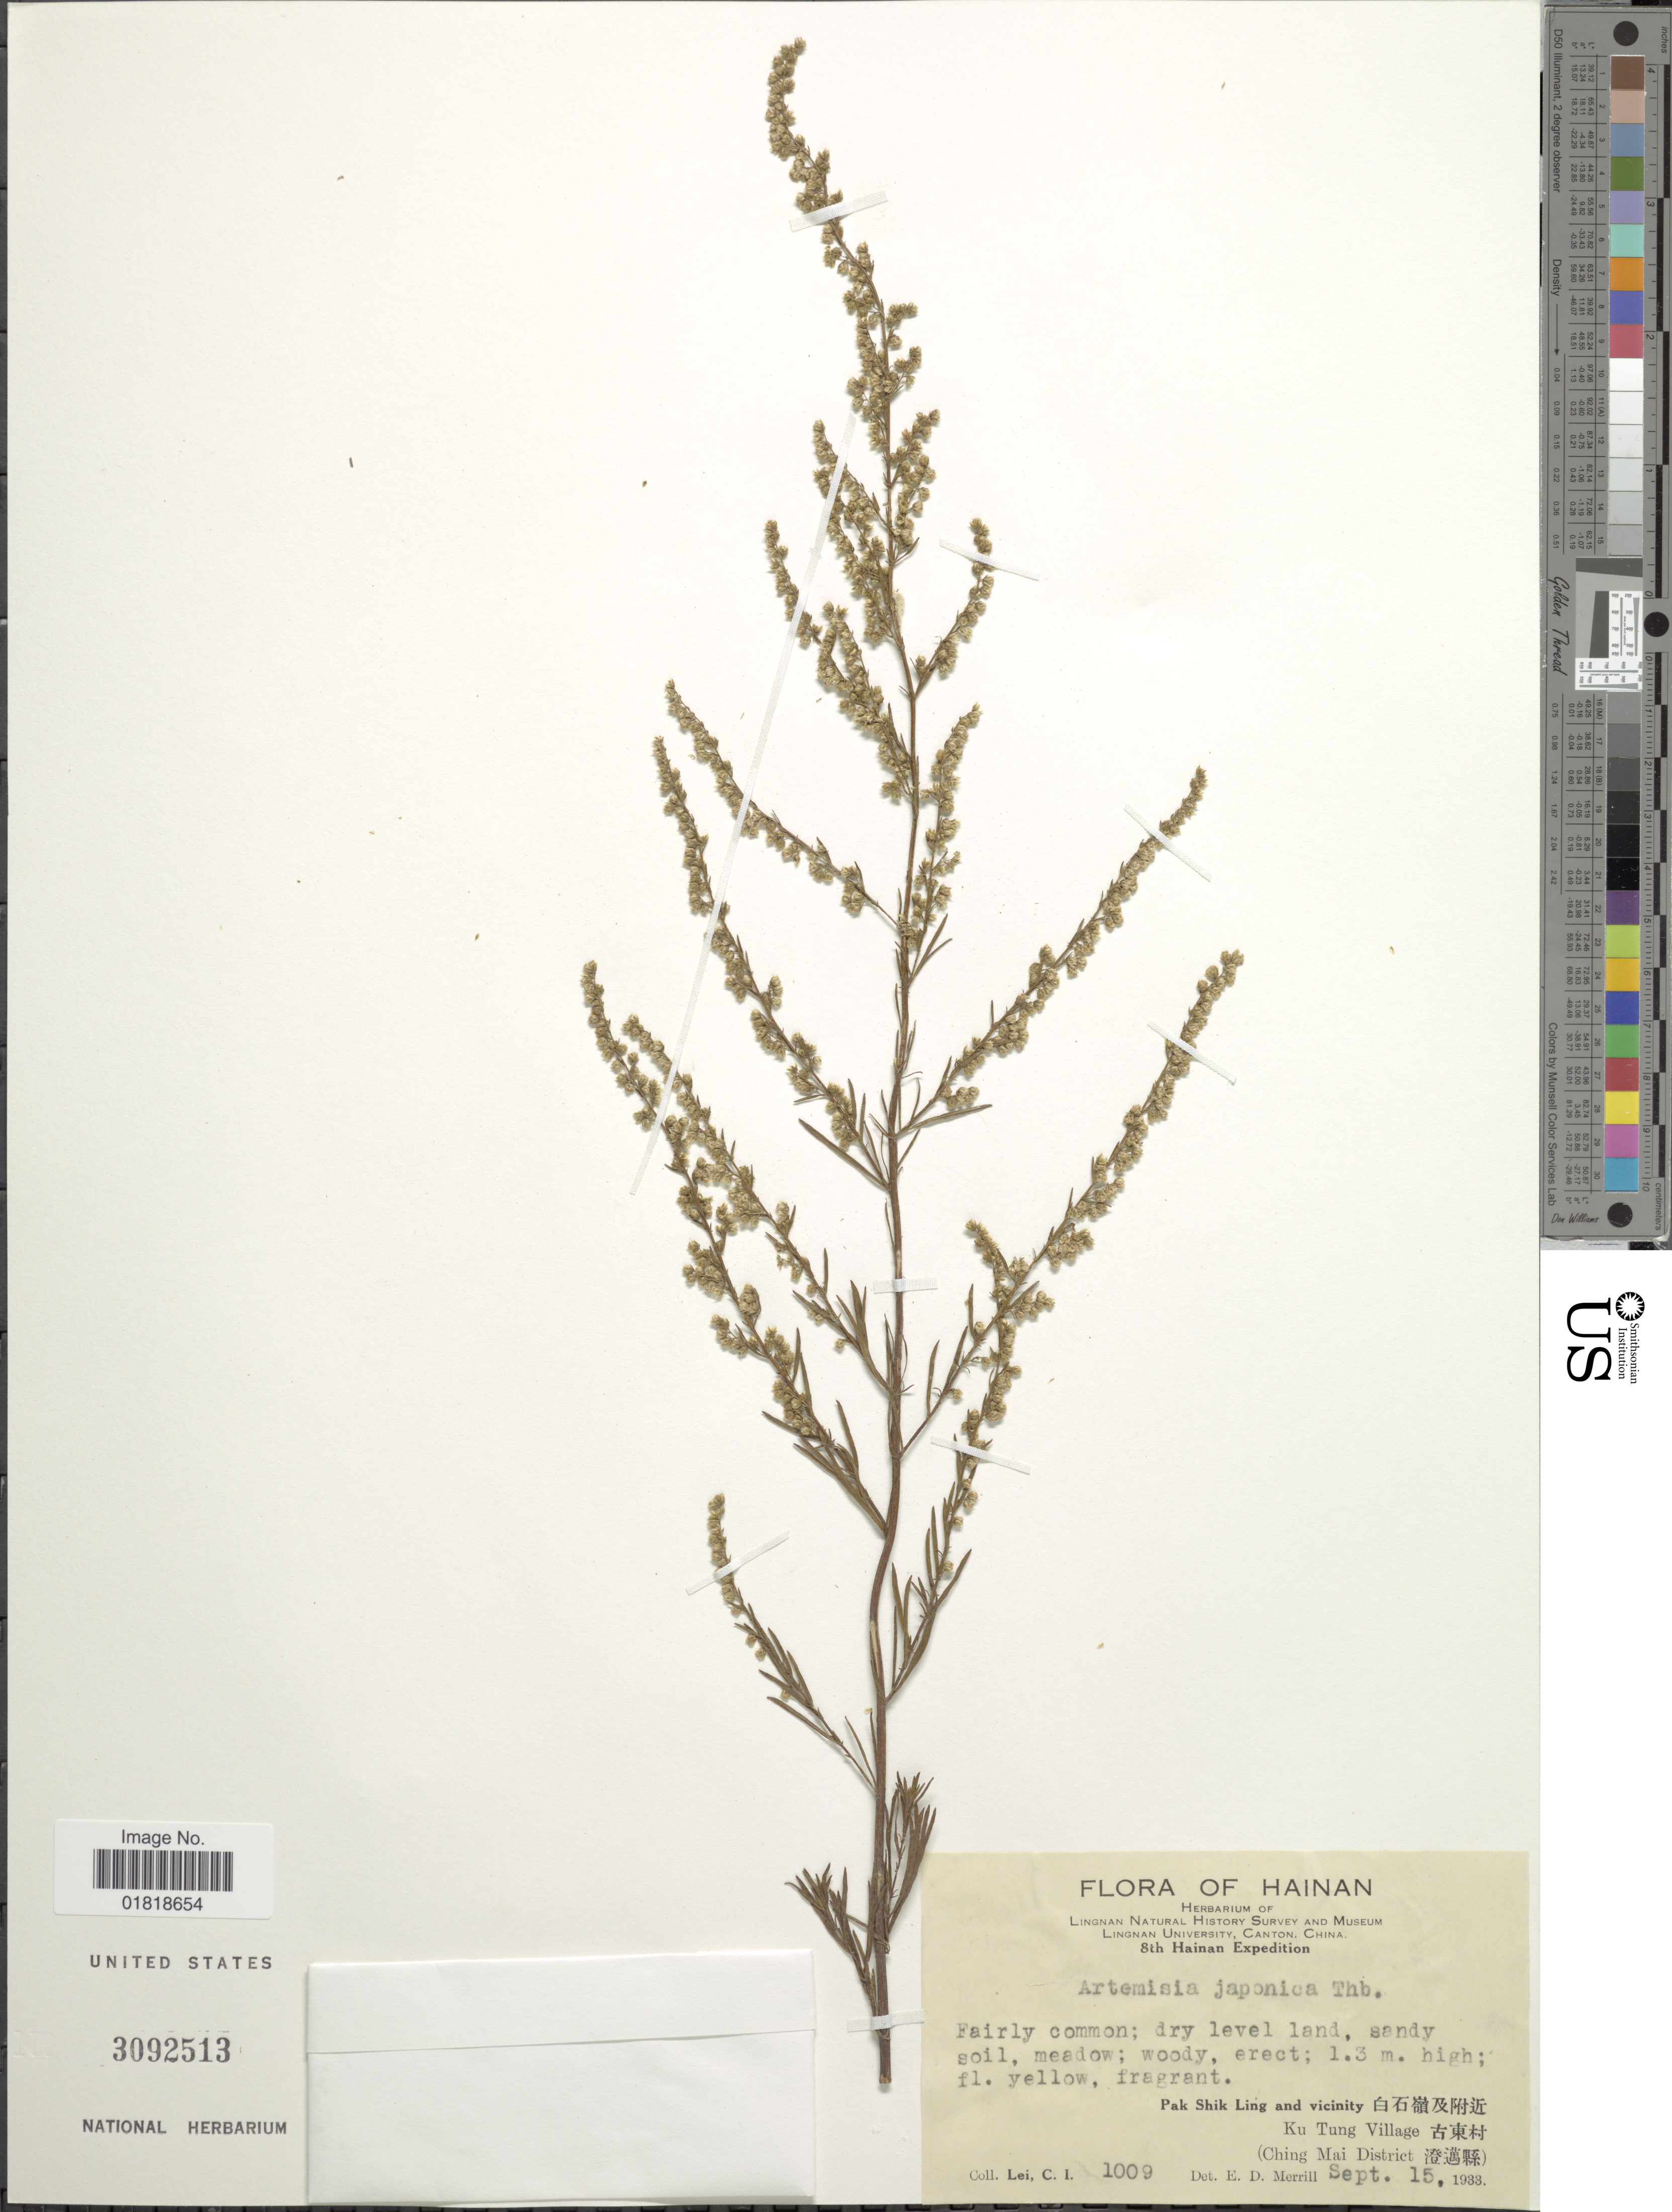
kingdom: Plantae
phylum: Tracheophyta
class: Magnoliopsida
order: Asterales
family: Asteraceae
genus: Artemisia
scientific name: Artemisia japonica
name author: Thunb.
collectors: C. I. Lei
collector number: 1009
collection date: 1933-09-15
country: China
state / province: Hainan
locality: Pak Shing Ling and vicinity, Ku Tung village (Ching Mai District)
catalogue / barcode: US 3092513